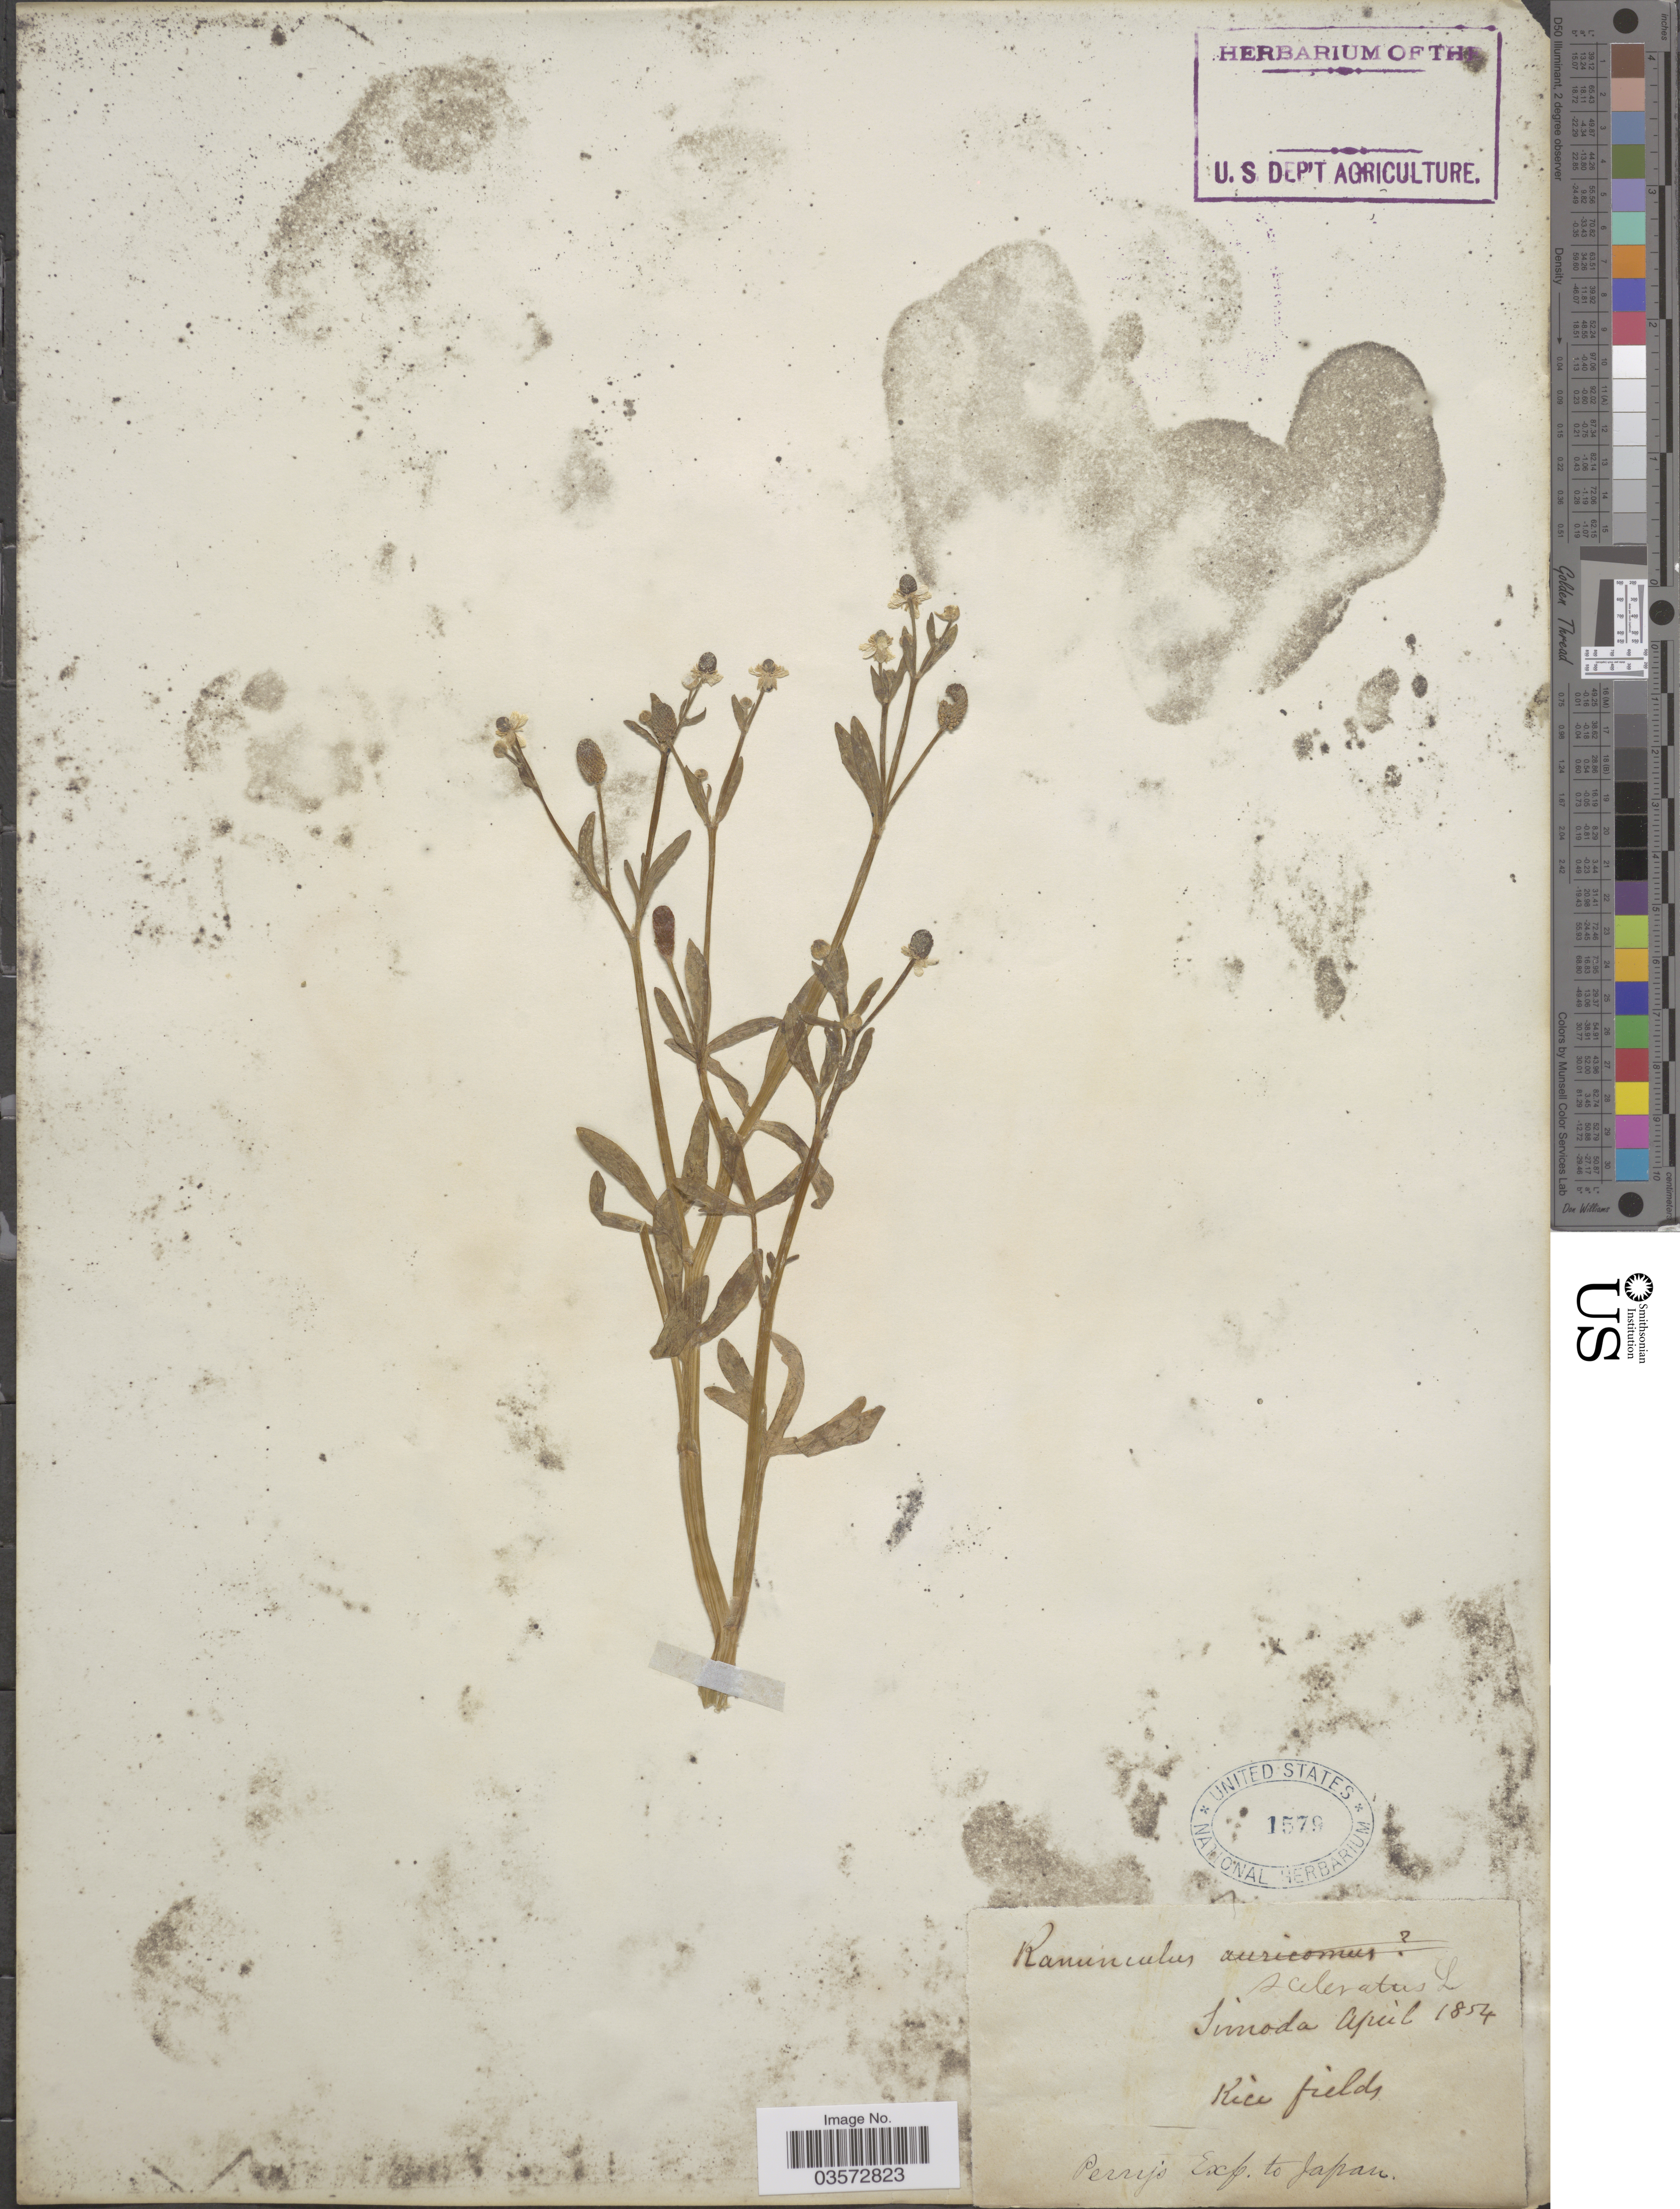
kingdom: Plantae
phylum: Tracheophyta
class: Magnoliopsida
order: Ranunculales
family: Ranunculaceae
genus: Ranunculus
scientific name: Ranunculus sceleratus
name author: L.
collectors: Perry Exped.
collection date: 1854-04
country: Japan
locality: Simoda.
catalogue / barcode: US 1579